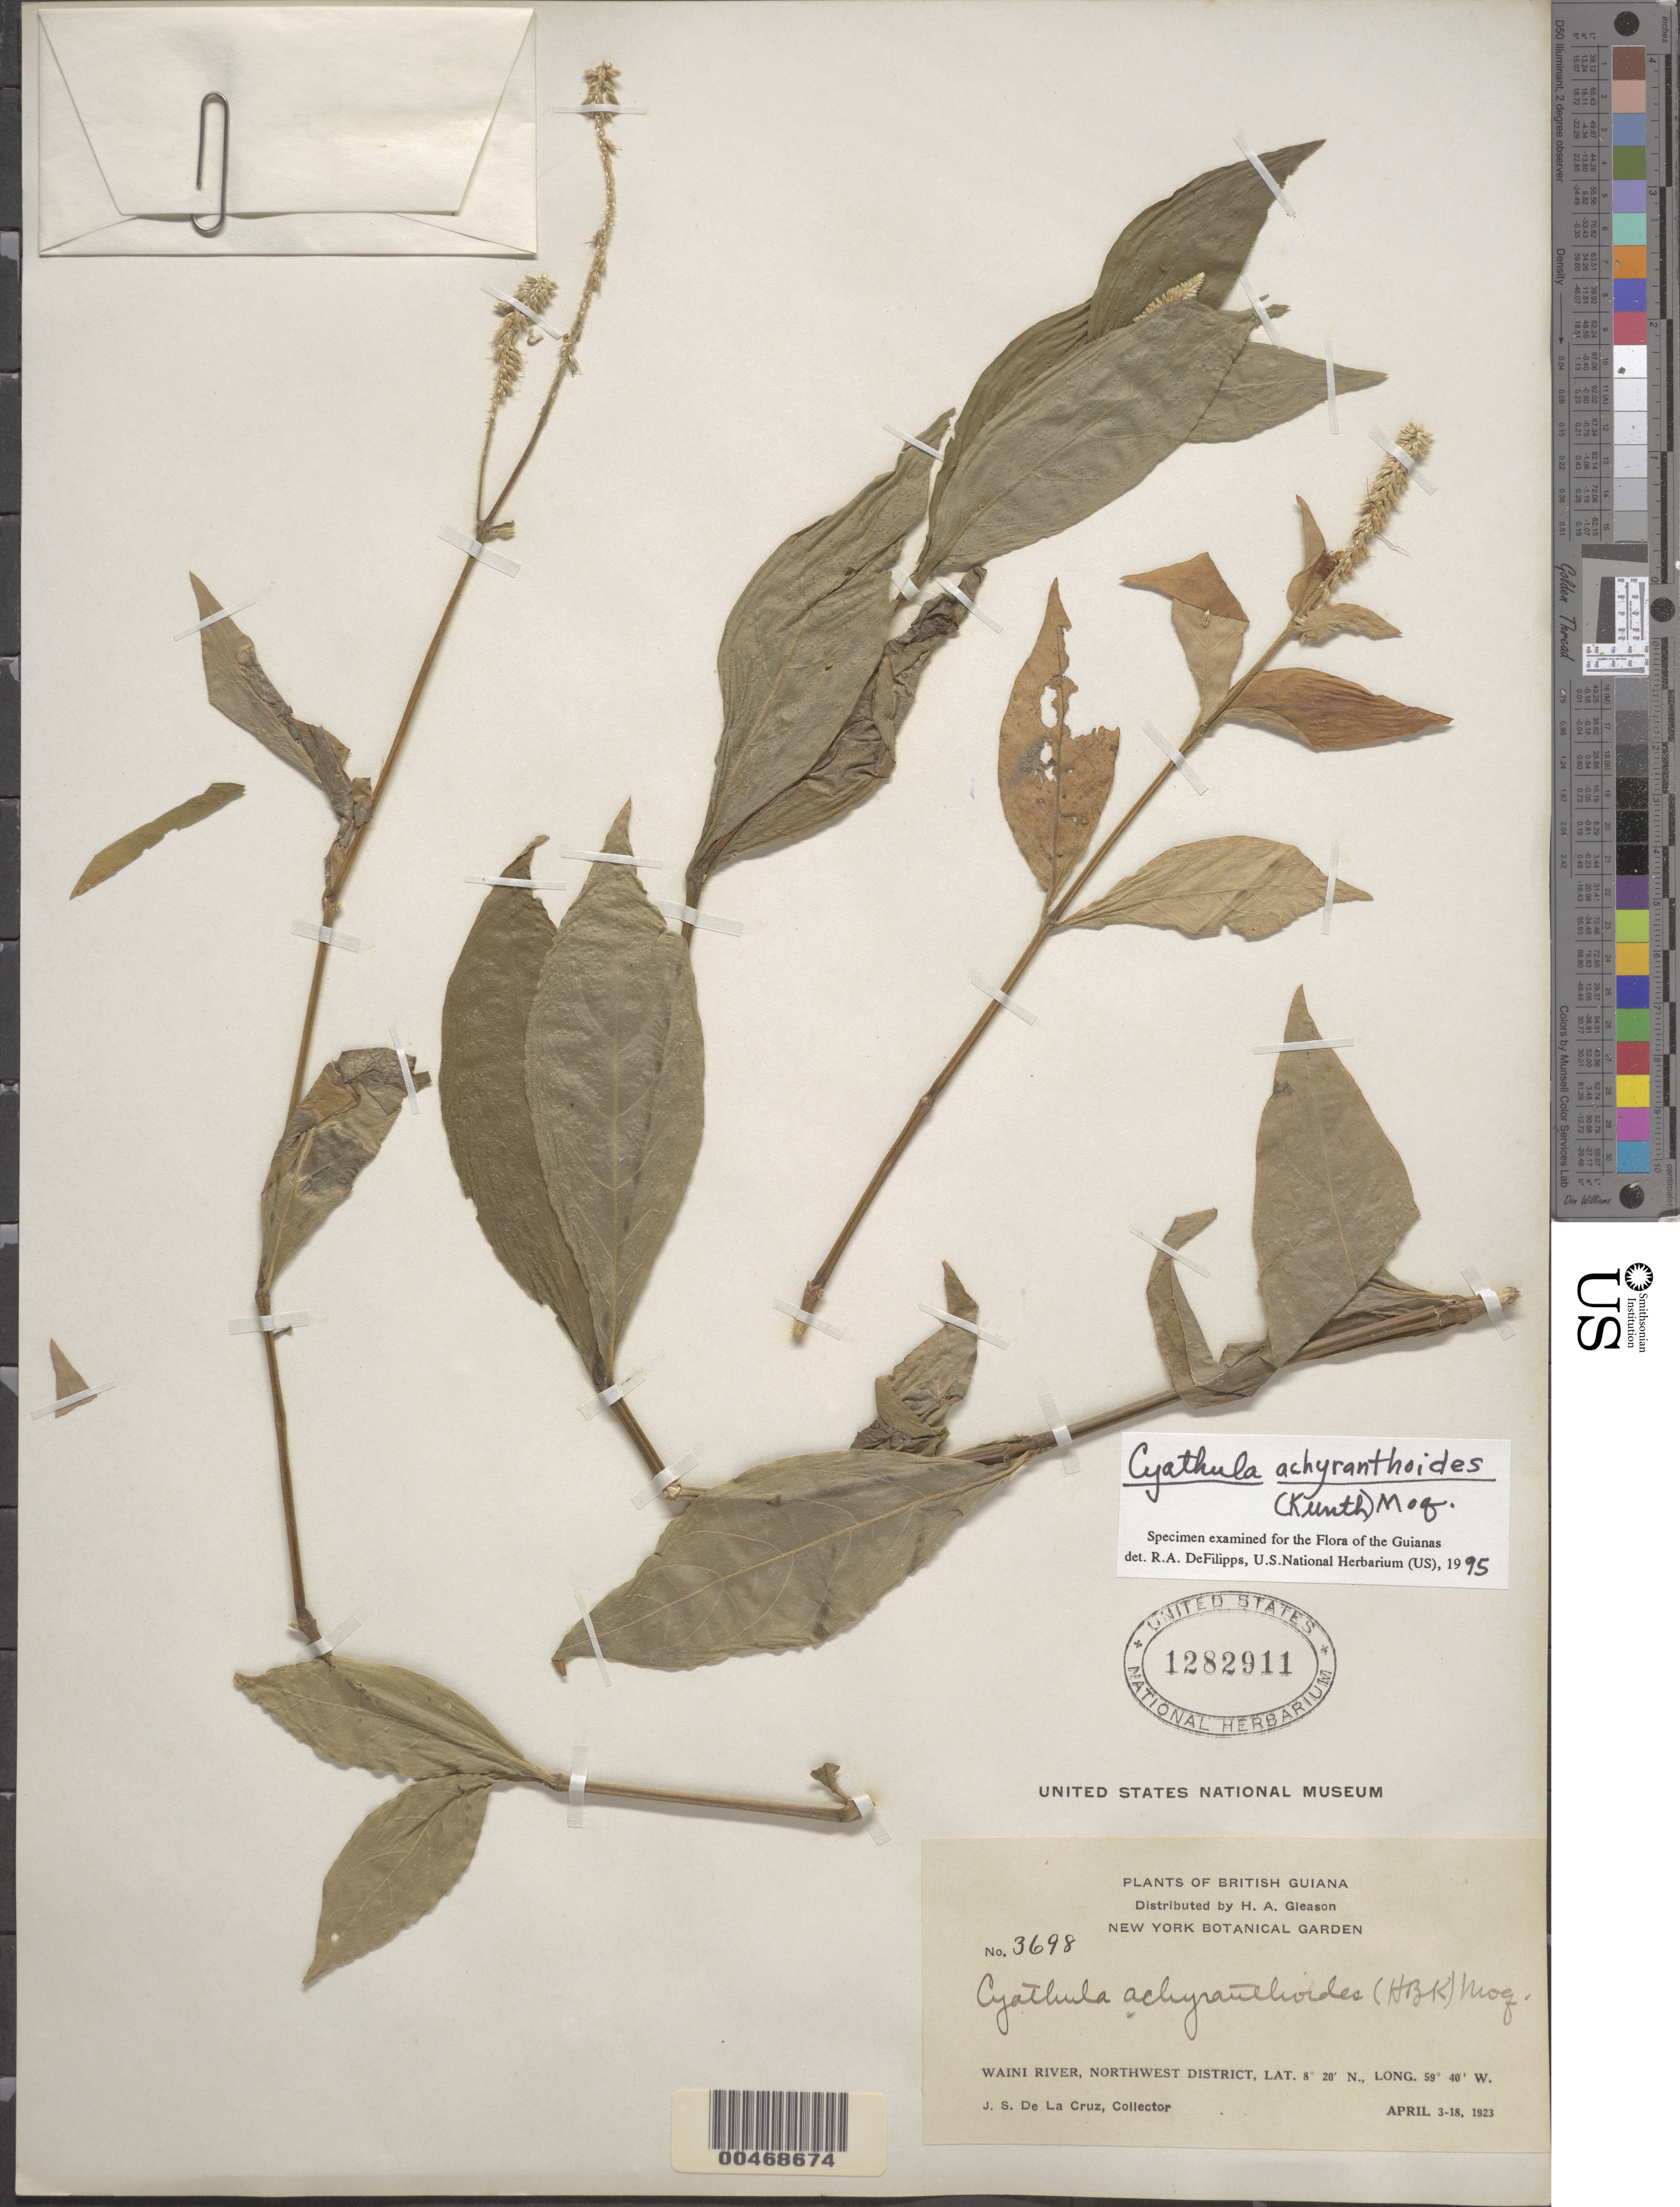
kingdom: Plantae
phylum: Tracheophyta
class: Magnoliopsida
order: Caryophyllales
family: Amaranthaceae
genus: Cyathula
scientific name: Cyathula achyranthoides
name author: (Kunth) Moq.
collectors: J. S. de la Cruz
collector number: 3698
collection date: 1923-04-03/1923-04-18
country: Guyana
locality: British Guiana. Waini River, Northwest District.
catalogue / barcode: US 1282911